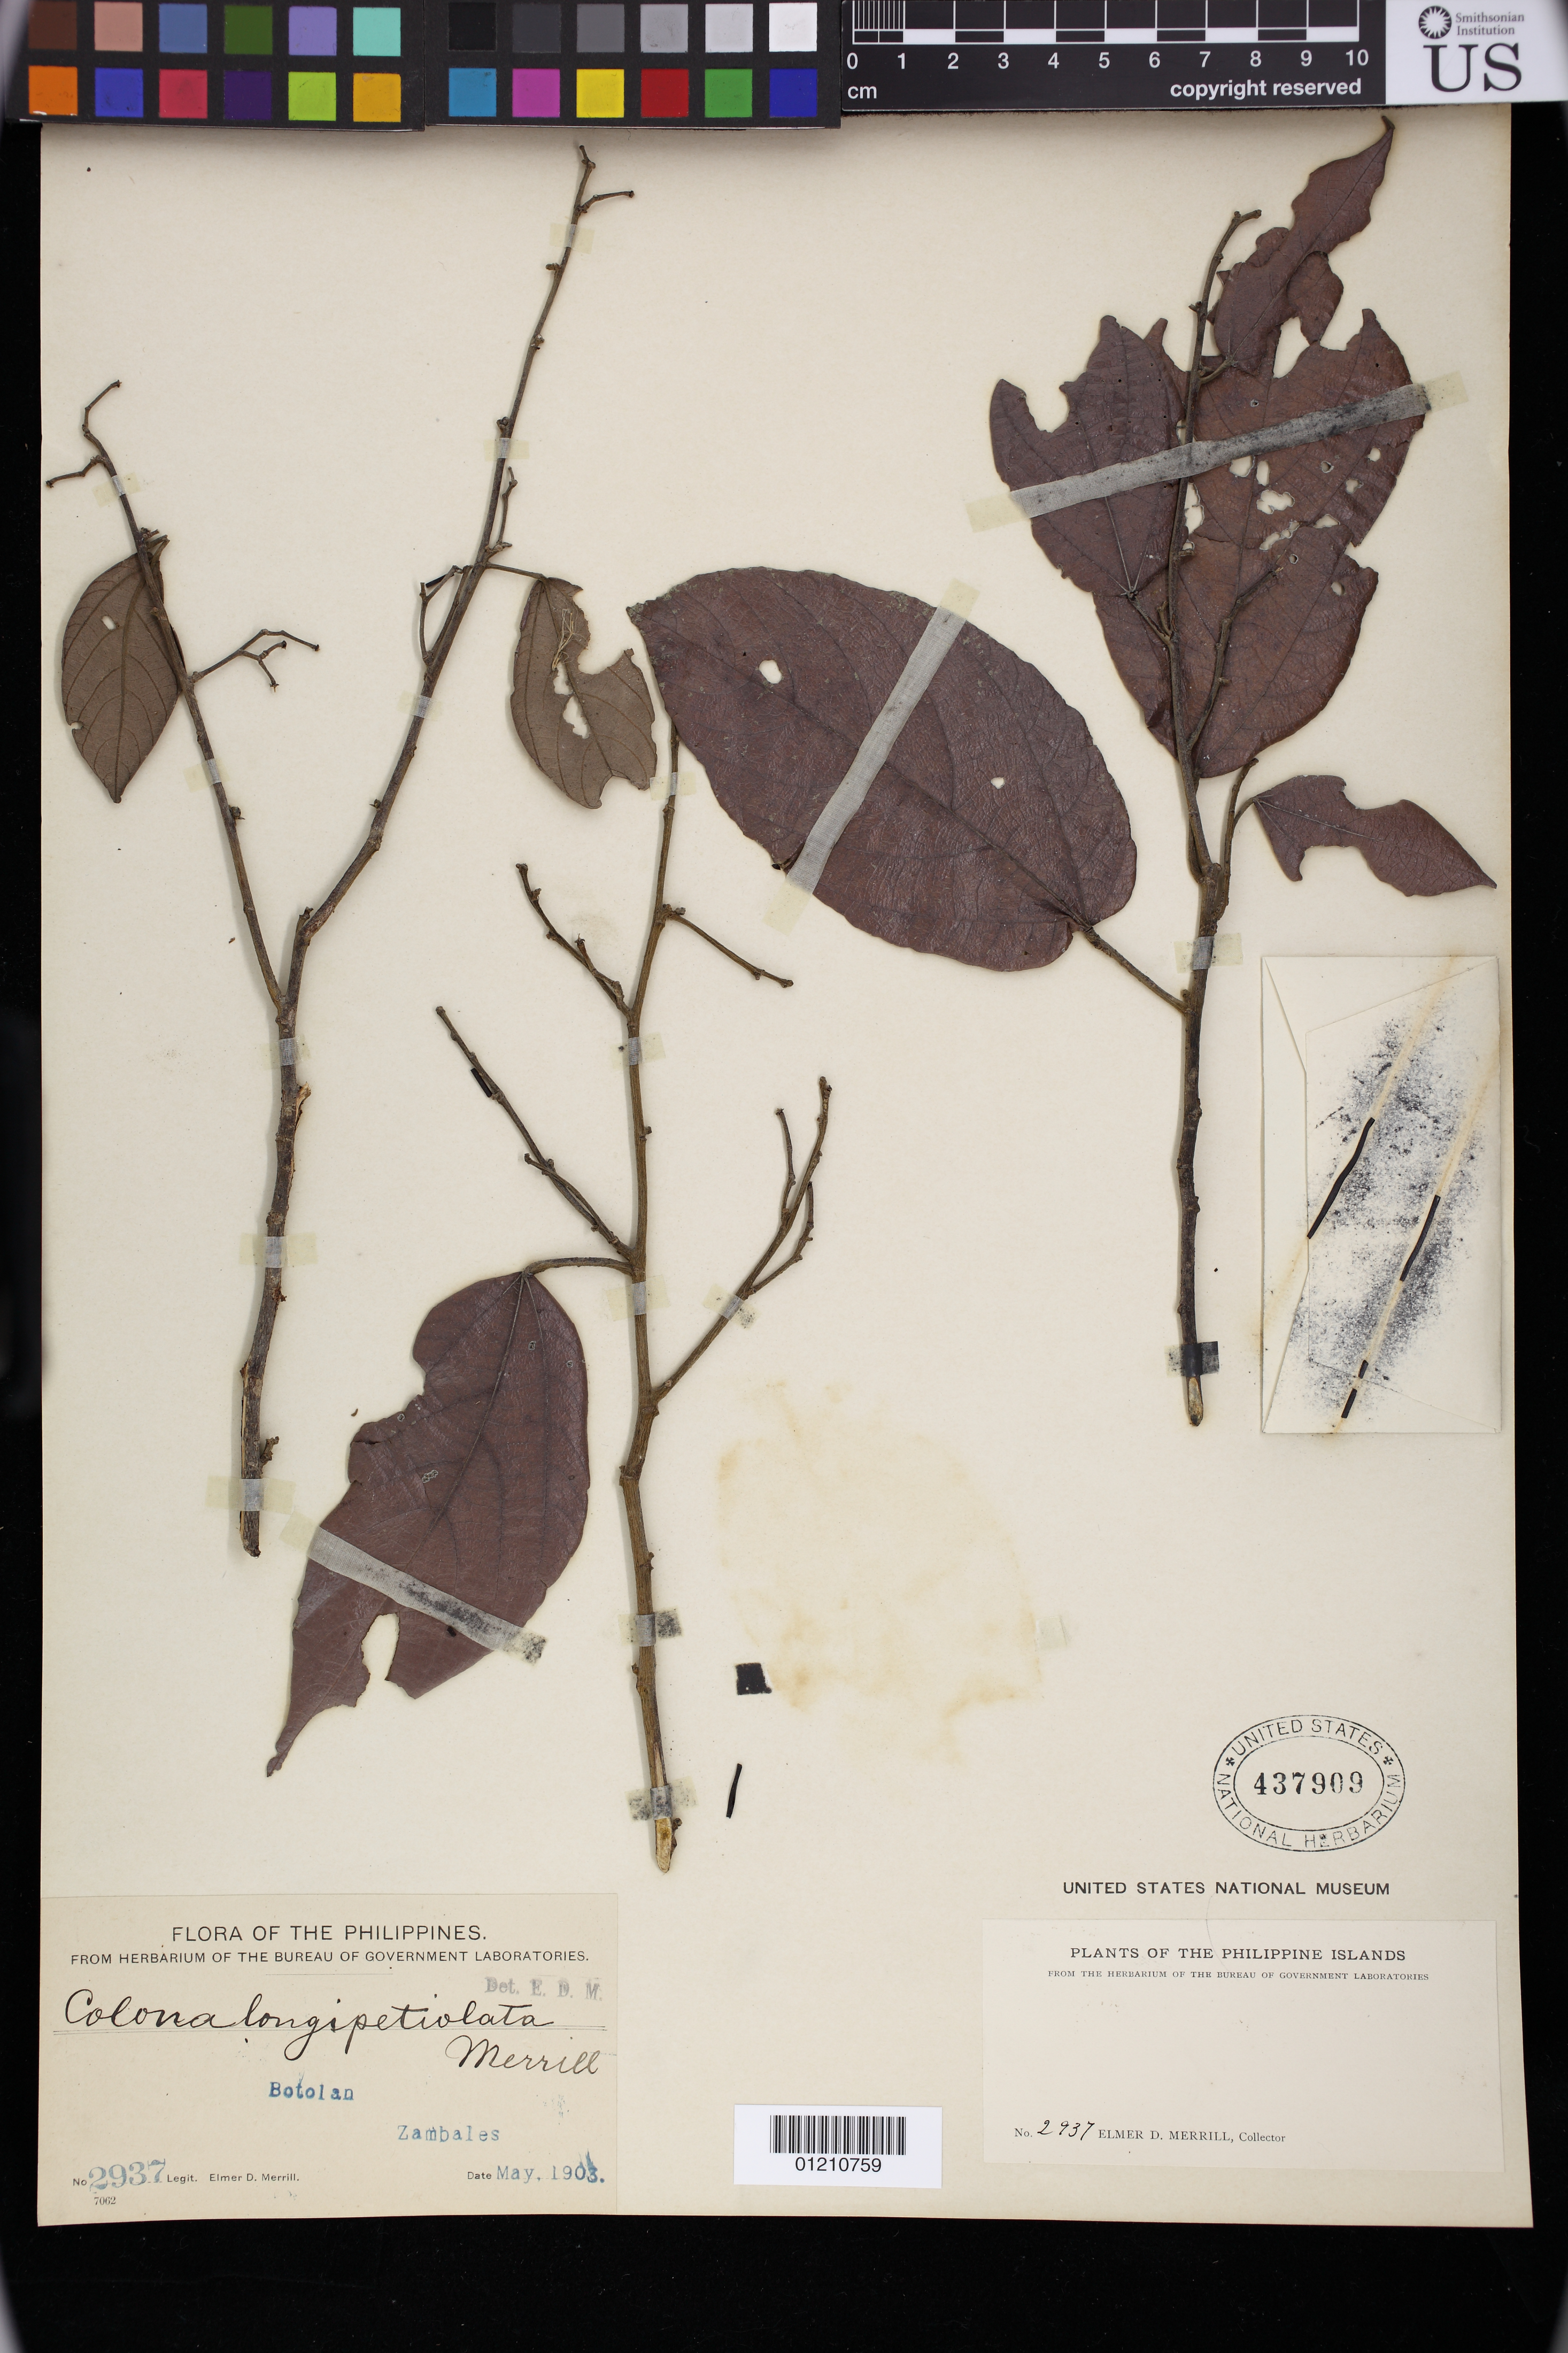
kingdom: Plantae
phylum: Tracheophyta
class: Magnoliopsida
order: Malvales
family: Malvaceae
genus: Colona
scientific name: Colona longipetiolata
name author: Merr.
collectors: E. D. Merrill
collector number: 2937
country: Philippines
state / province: Central Luzon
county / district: Zambales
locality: Botolan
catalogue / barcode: US 437909